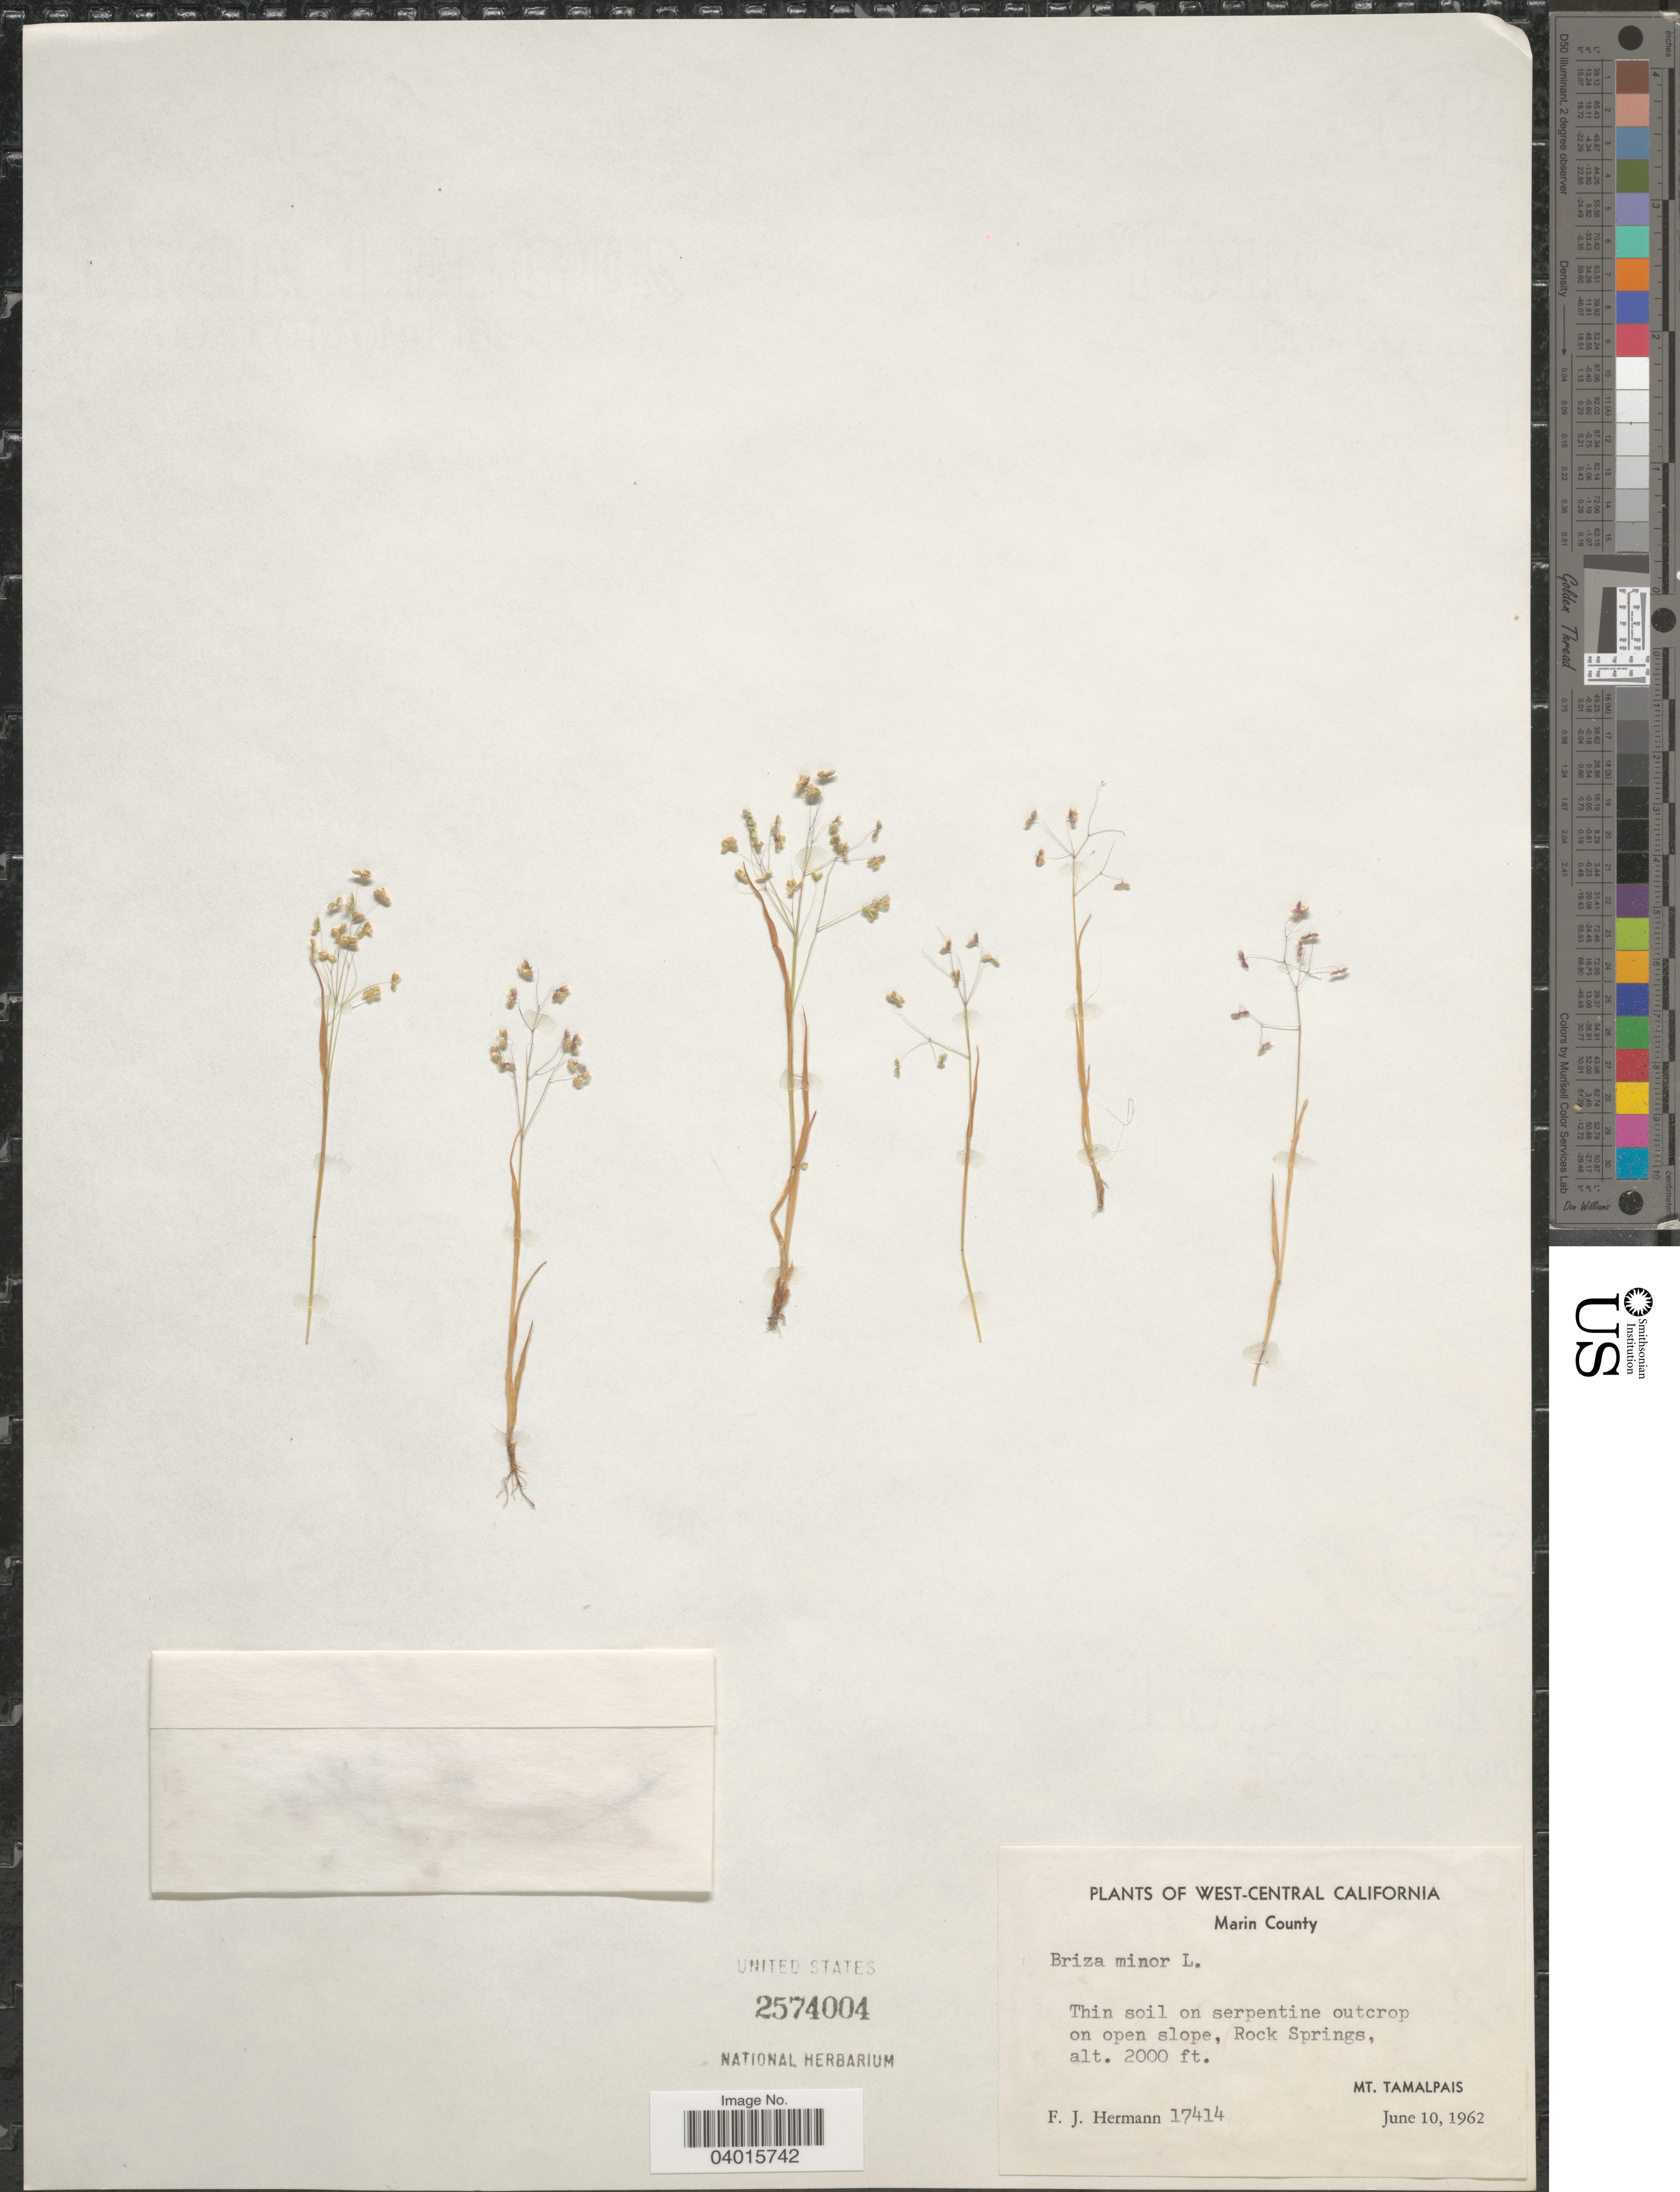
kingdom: Plantae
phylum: Tracheophyta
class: Liliopsida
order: Poales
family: Poaceae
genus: Briza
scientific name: Briza minor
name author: L.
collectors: F. J. Hermann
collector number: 17414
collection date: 1962-06-10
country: United States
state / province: California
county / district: Marin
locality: West-Central California. Marin County. Thin soil on serpentine outcrop on open slope, Rock Springs, Mt. Tamalpais.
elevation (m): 610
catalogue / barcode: US 2574004